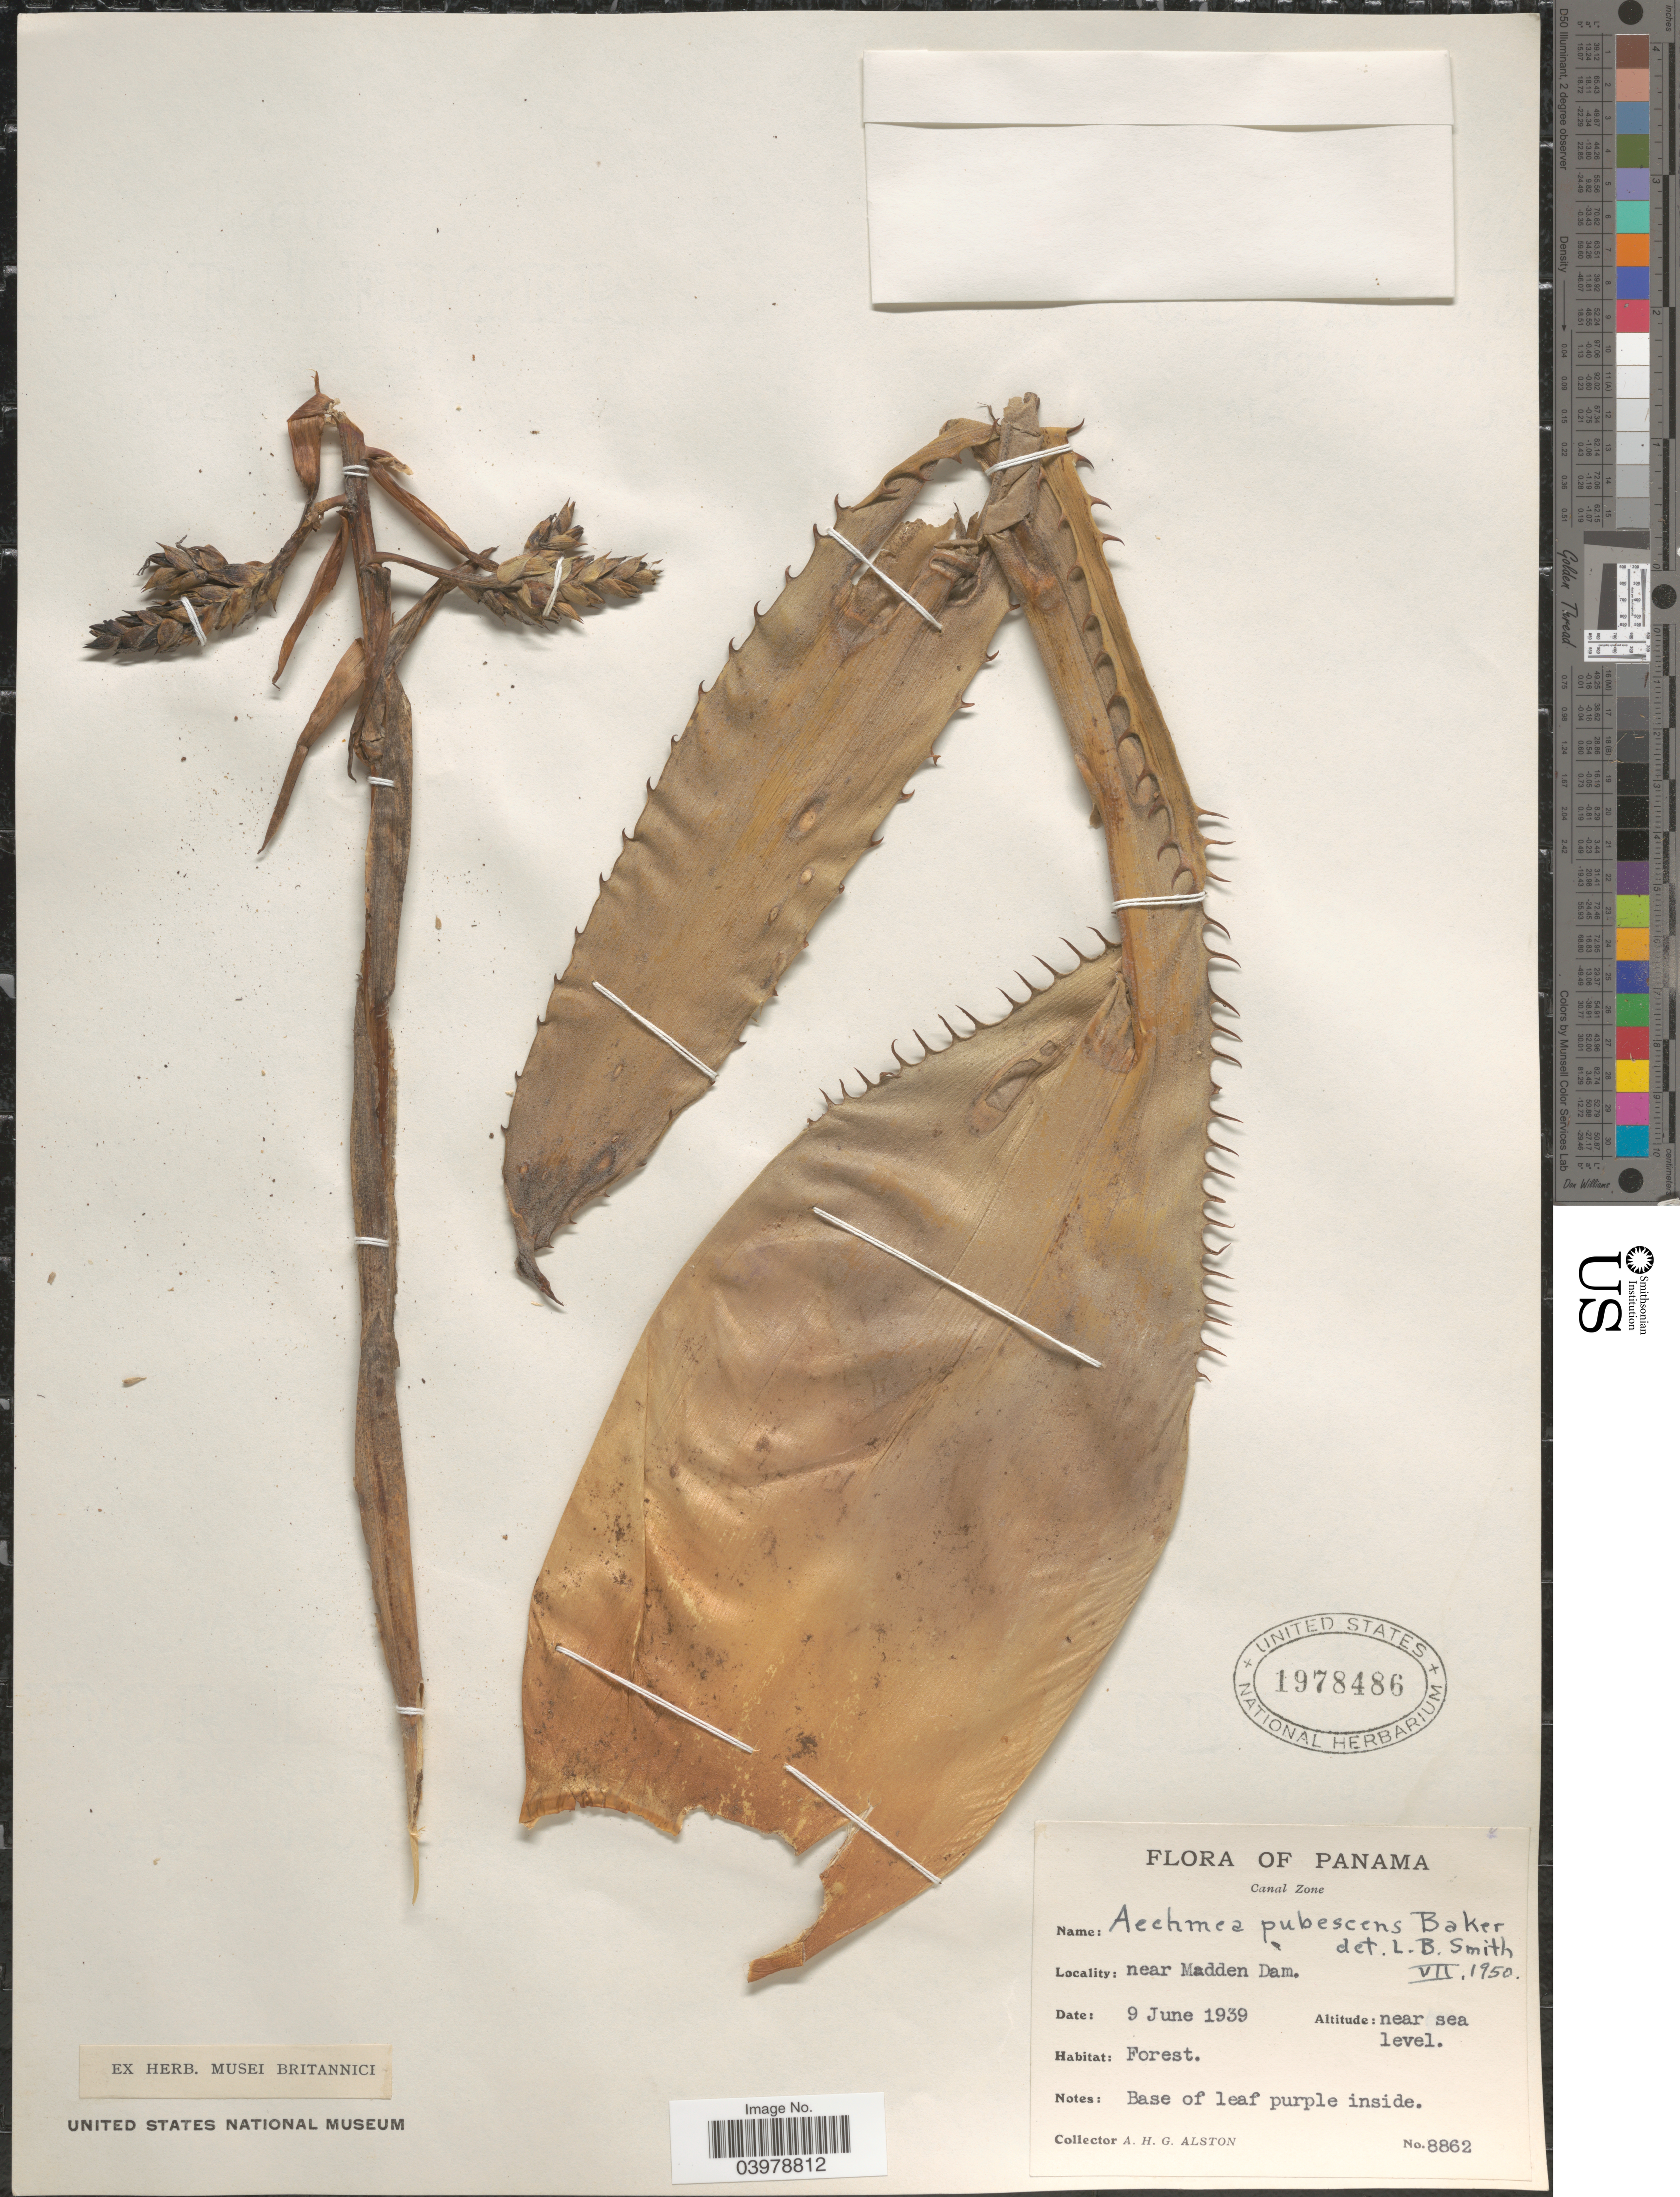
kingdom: Plantae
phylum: Tracheophyta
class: Liliopsida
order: Poales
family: Bromeliaceae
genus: Aechmea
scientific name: Aechmea pubescens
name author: Baker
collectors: A. H. Alston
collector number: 8862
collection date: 1939-06-09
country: Panama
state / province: Colón / Panamá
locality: Canal Zone. Near Madden Dam.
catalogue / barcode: US 1978486